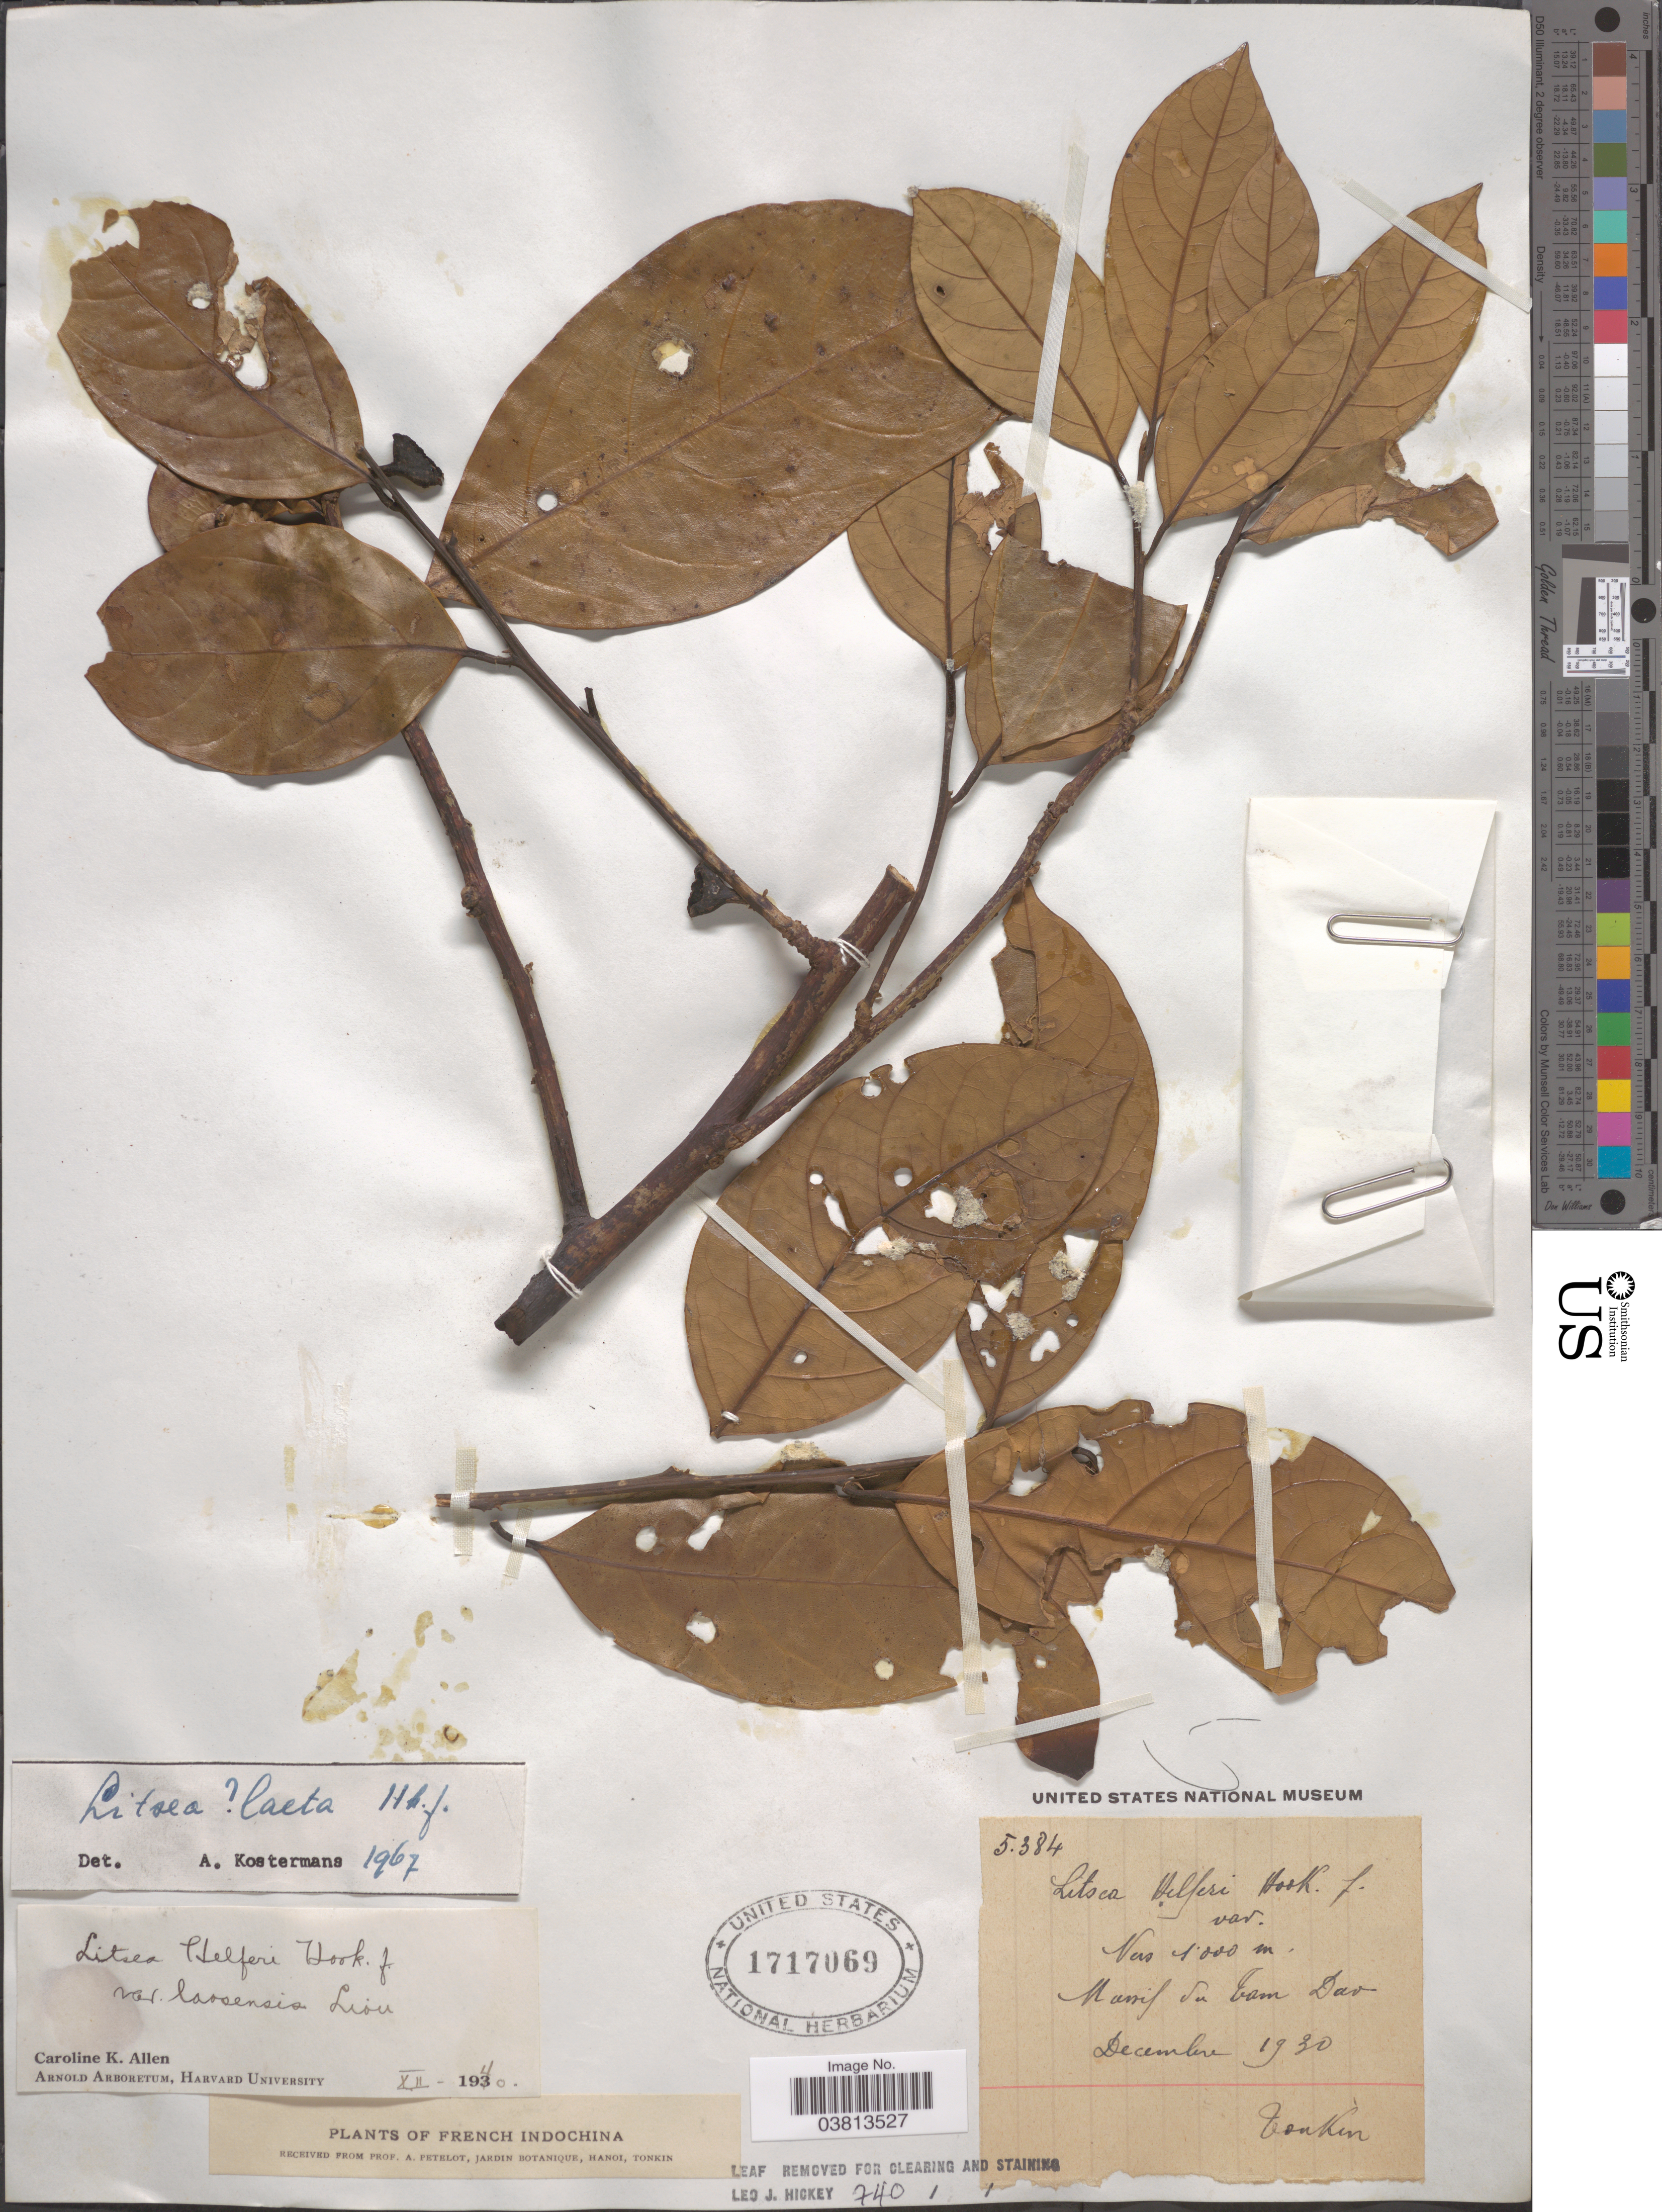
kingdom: Plantae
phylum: Tracheophyta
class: Magnoliopsida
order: Laurales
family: Lauraceae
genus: Litsea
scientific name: Litsea laeta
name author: (Wall. ex Nees) Hook. f.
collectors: P. A. Pételot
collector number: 5384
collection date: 1930-12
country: Vietnam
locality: Massif du Tam Dao.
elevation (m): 1000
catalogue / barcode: US 1717069